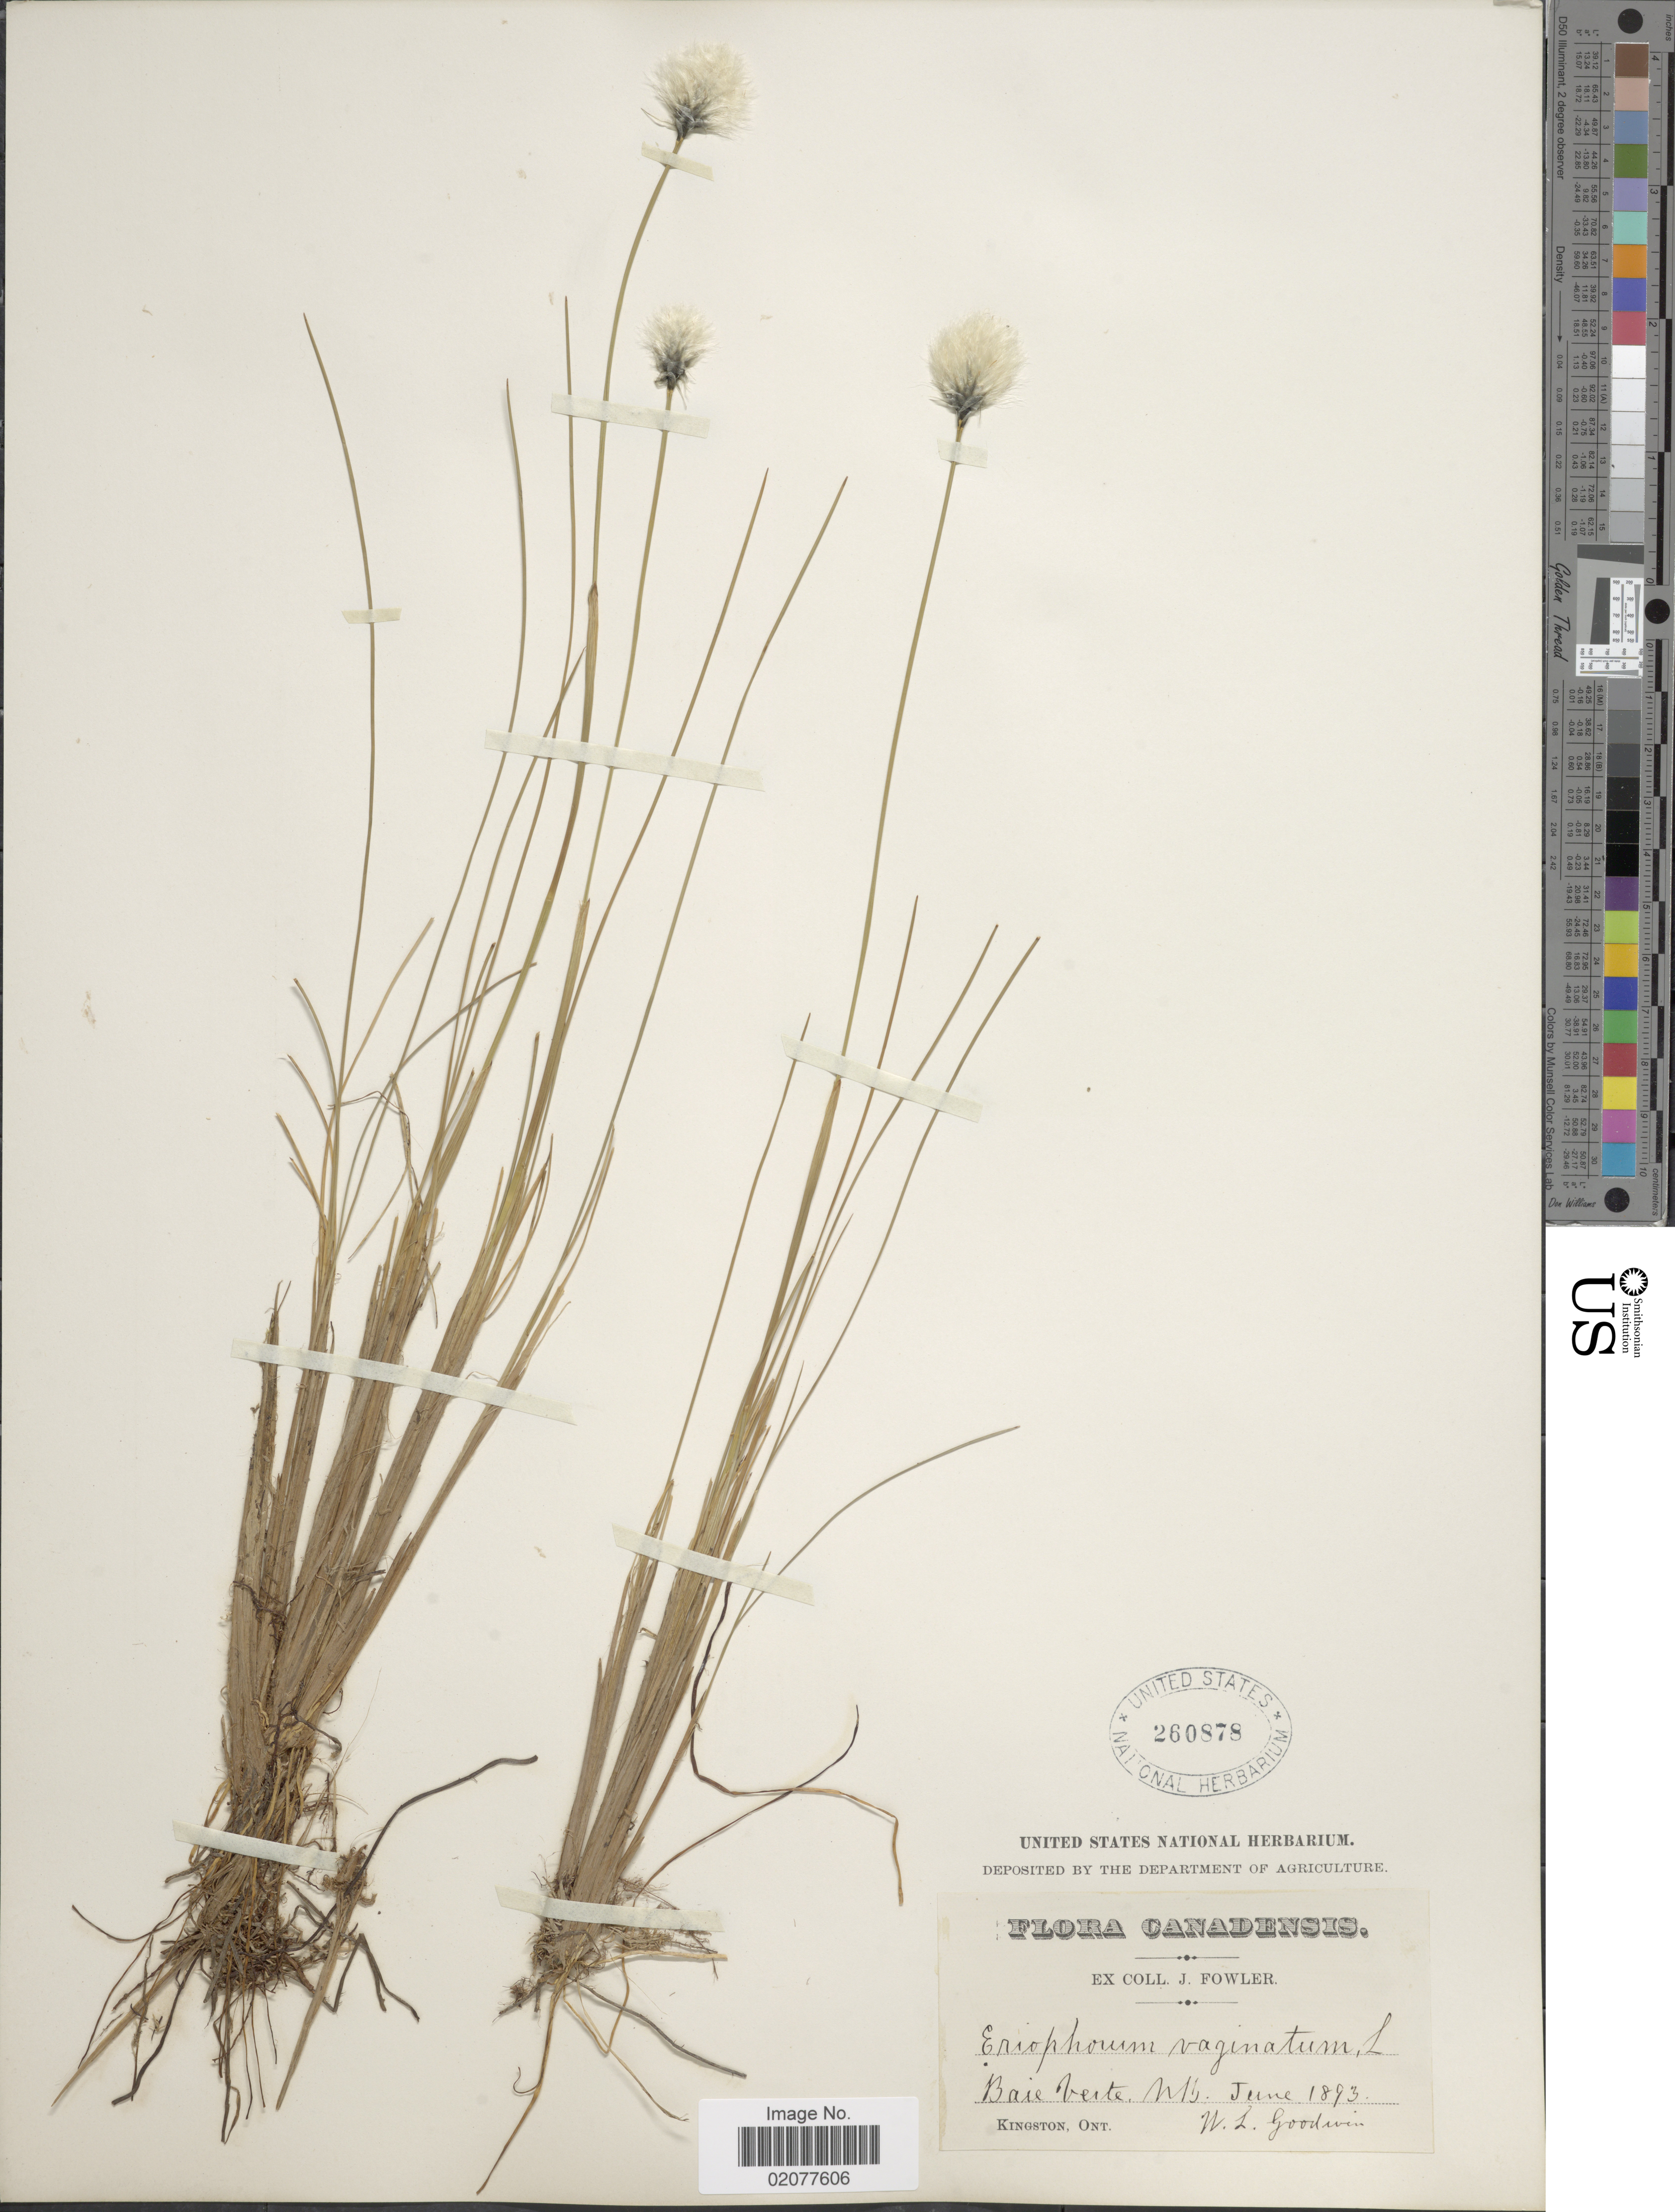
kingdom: Plantae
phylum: Tracheophyta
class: Liliopsida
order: Poales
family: Cyperaceae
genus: Eriophorum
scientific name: Eriophorum spissum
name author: Fernald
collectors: J. P. Fowler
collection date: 1893-06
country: Canada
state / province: New Brunswick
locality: Baie Verte NB.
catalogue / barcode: US 260878